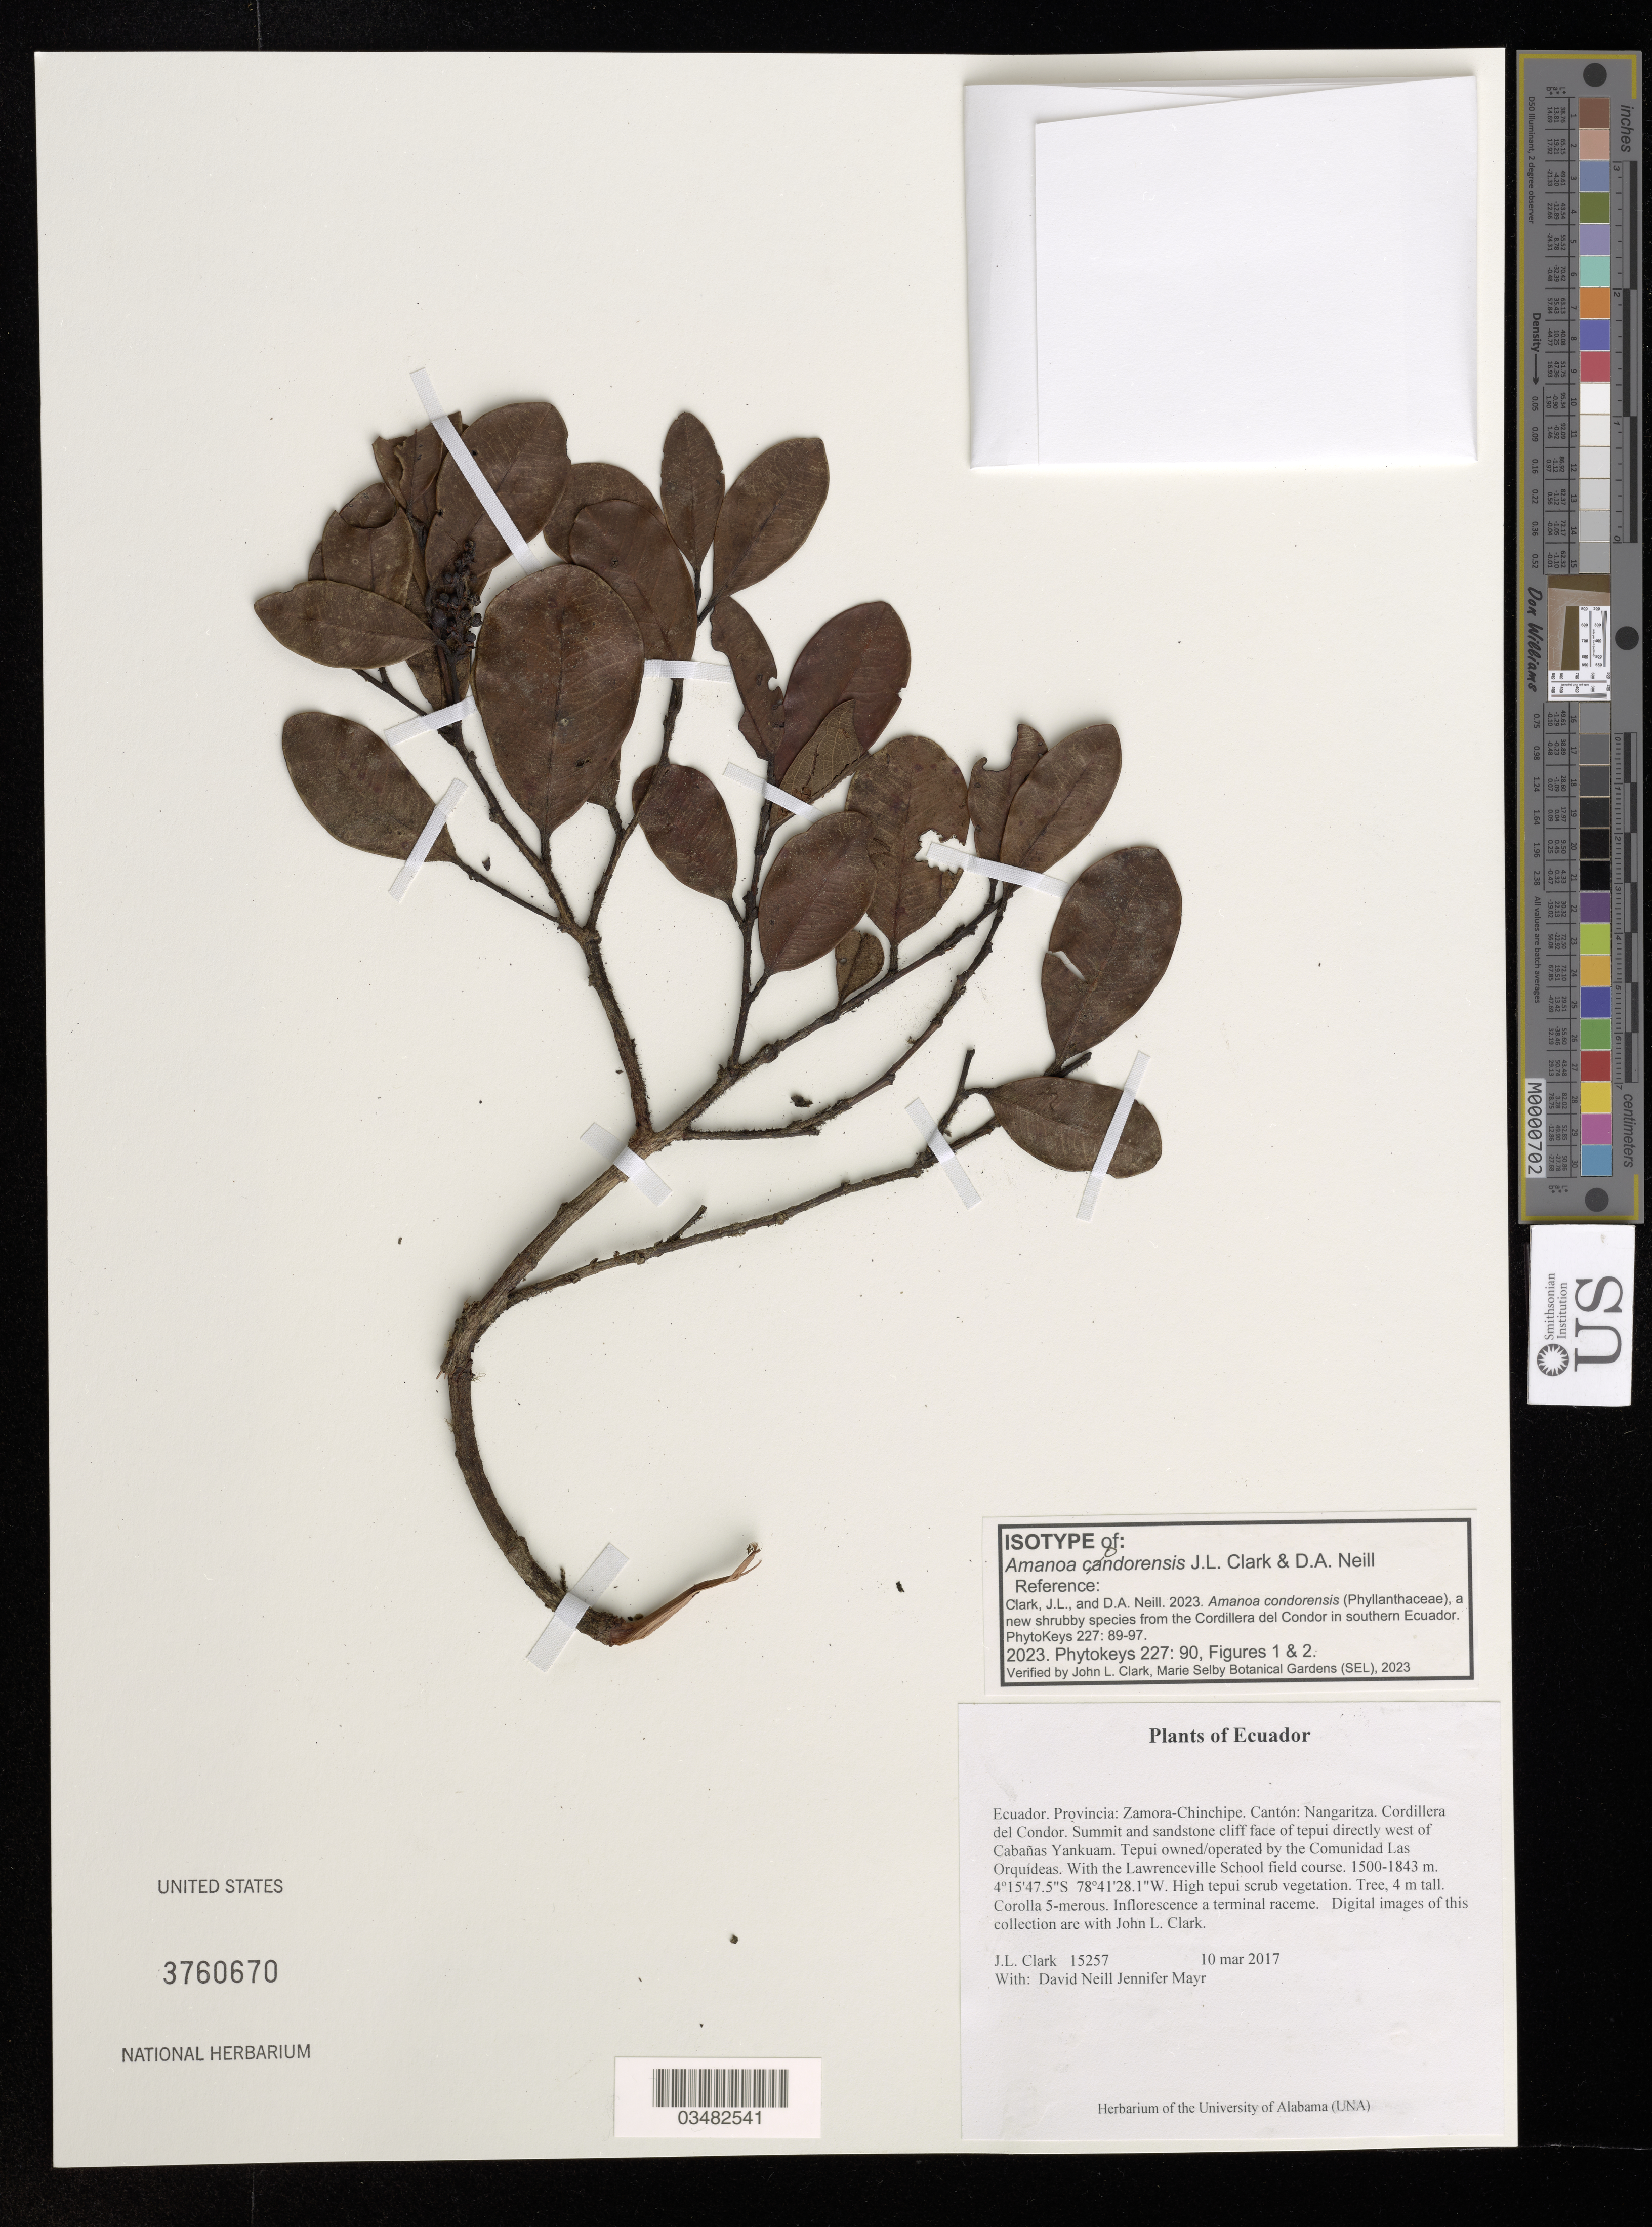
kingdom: Plantae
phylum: Tracheophyta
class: Magnoliopsida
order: Malpighiales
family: Phyllanthaceae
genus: Amanoa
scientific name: Amanoa condorensis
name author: J.L. Clark & D.A. Neill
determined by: Clark, J. L., (SEL), The Marie Selby Botanical Garden (UNITED STATES)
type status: Isotype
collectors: J. L. Clark, D. A. Neill & J. Mayr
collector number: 15257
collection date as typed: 10 Mar 2017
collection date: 2017-03-10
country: Ecuador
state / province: Zamora-Chinchipe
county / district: Canton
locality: Nangaritza. Cordillera del Condor. Summit and sandstone cliff face of tepui directly W of Cabanas Yankuam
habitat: high tepui scrub vegetation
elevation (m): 1500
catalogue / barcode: US 3760670